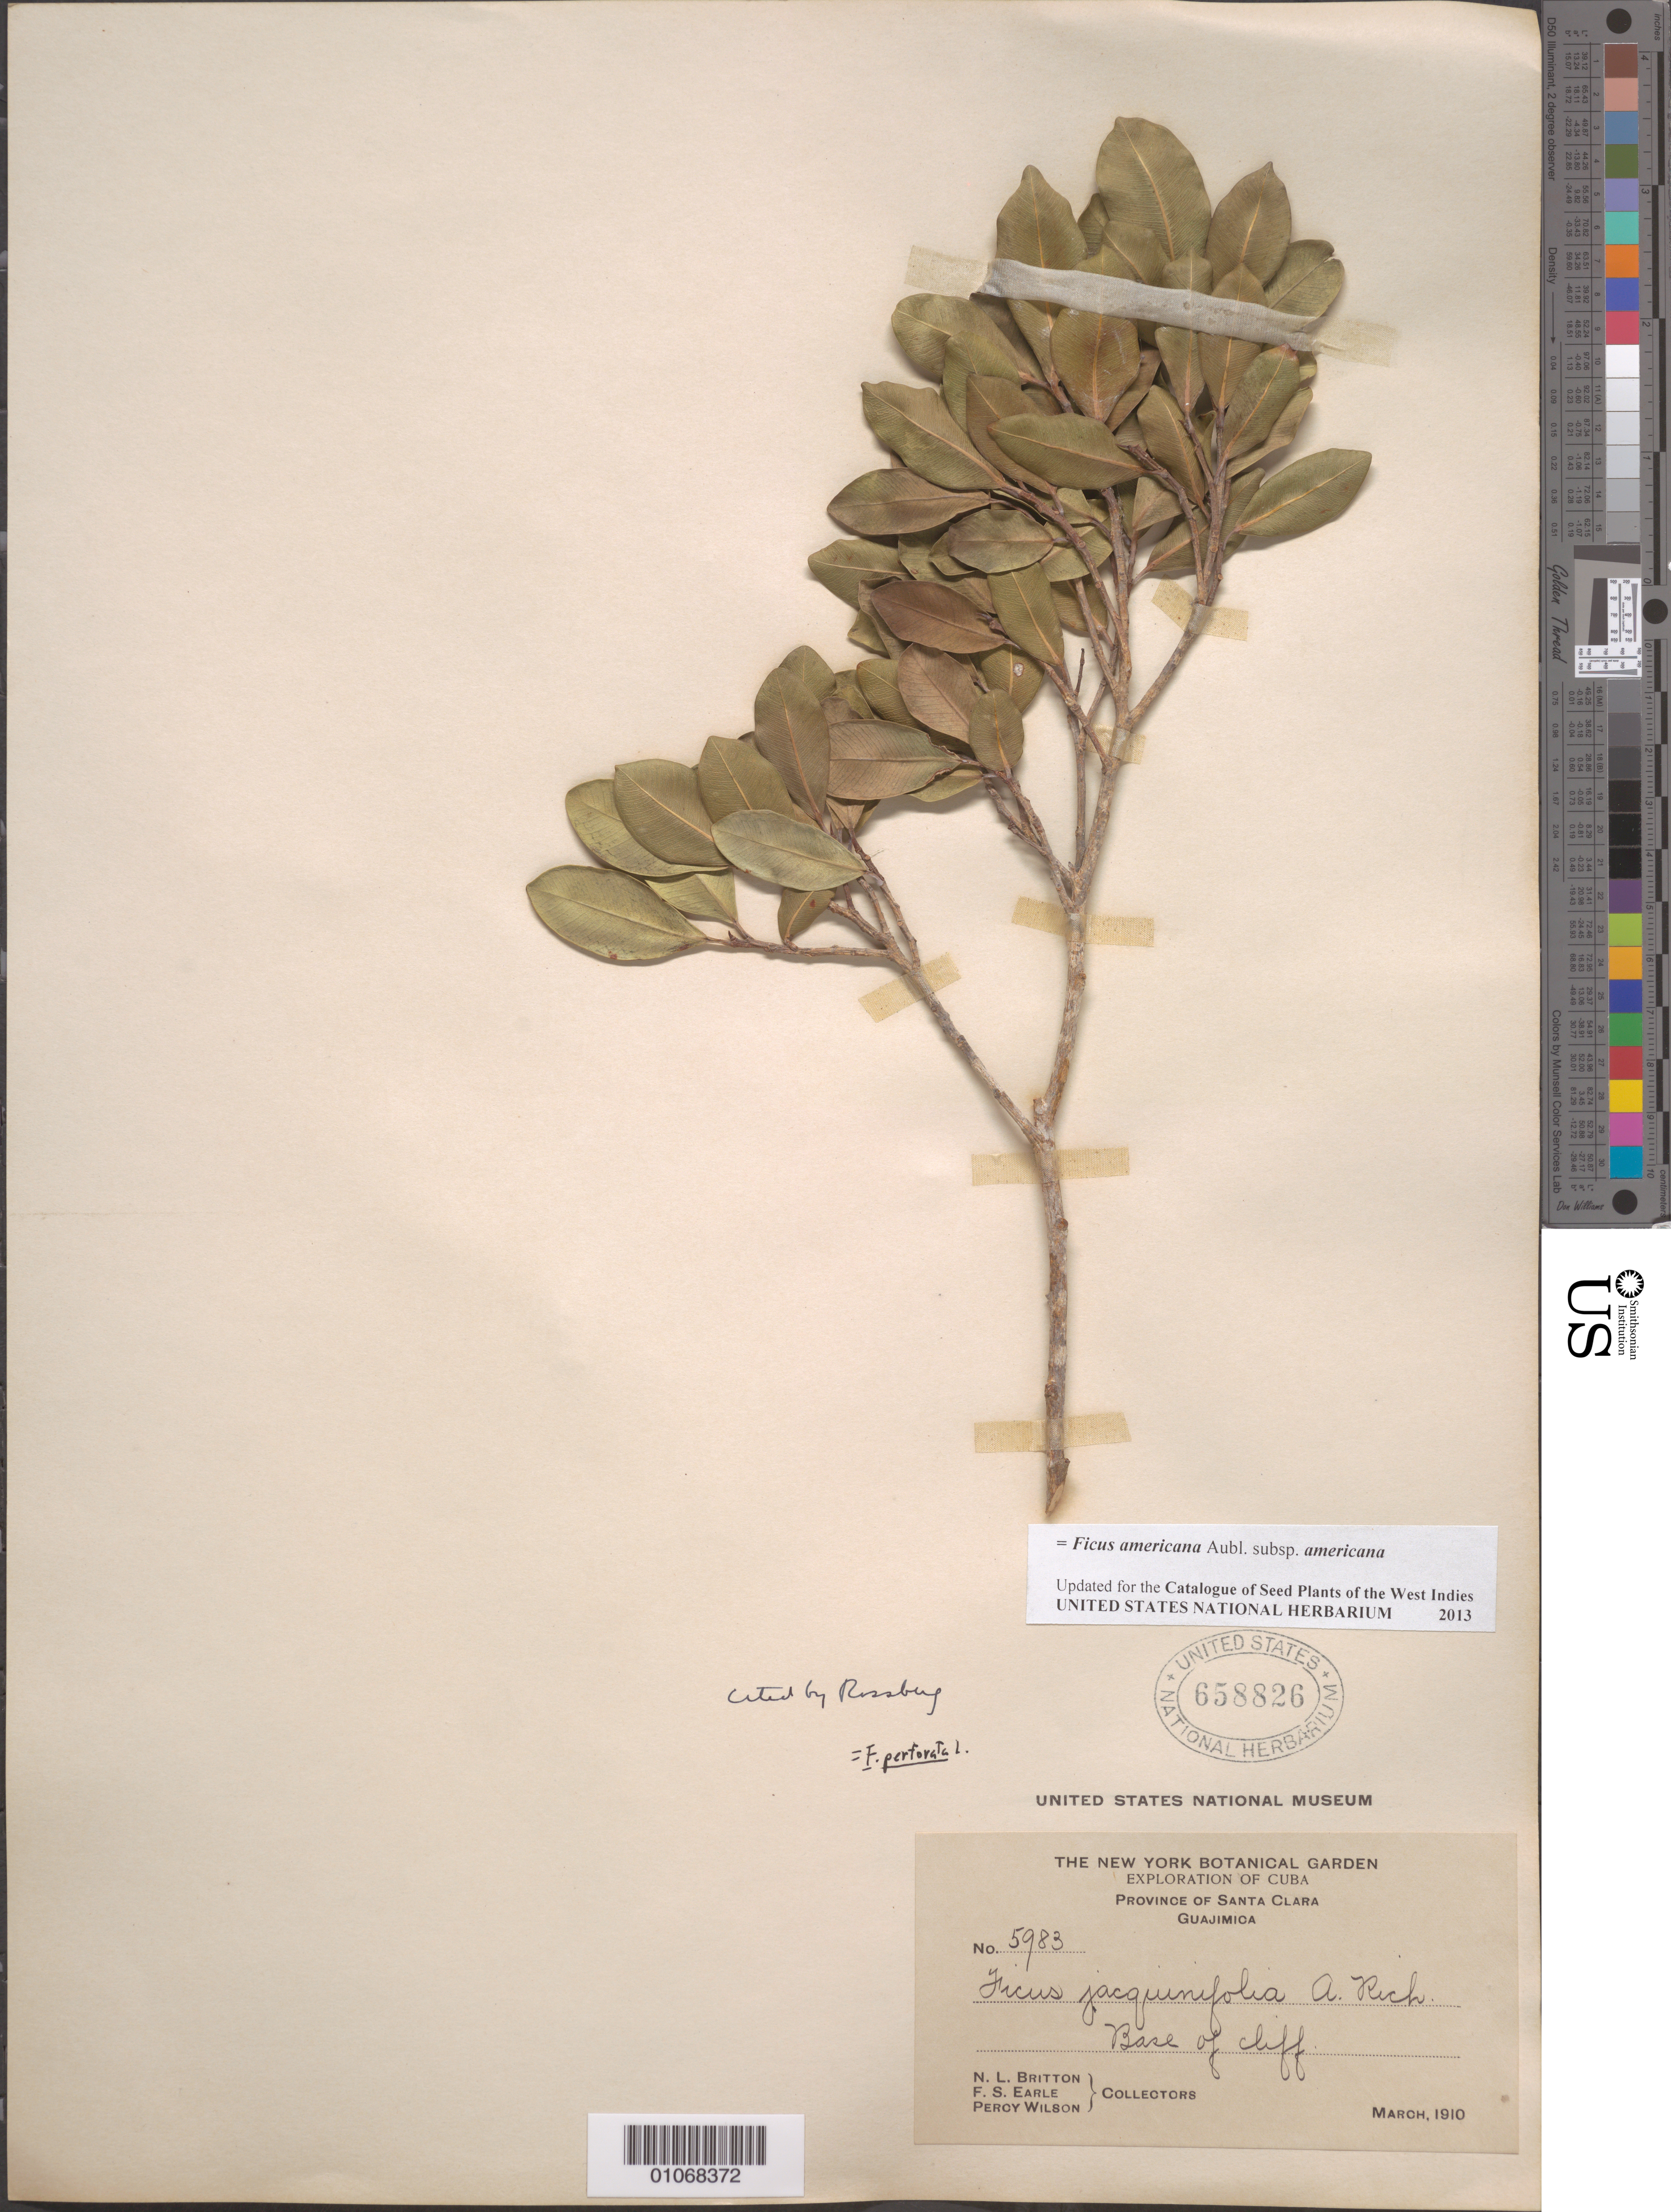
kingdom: Plantae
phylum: Tracheophyta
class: Magnoliopsida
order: Rosales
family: Moraceae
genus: Ficus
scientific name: Ficus perforata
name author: L.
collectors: N. Britton, F. S. Earle & P. Wilson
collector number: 5983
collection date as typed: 01 Mar 1910 to 31 Apr 1910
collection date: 1910-03-01/1910-04-30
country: Cuba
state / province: Villa Clara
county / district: Santa Clara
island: Cuba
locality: Base of Cliff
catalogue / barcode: US 658826